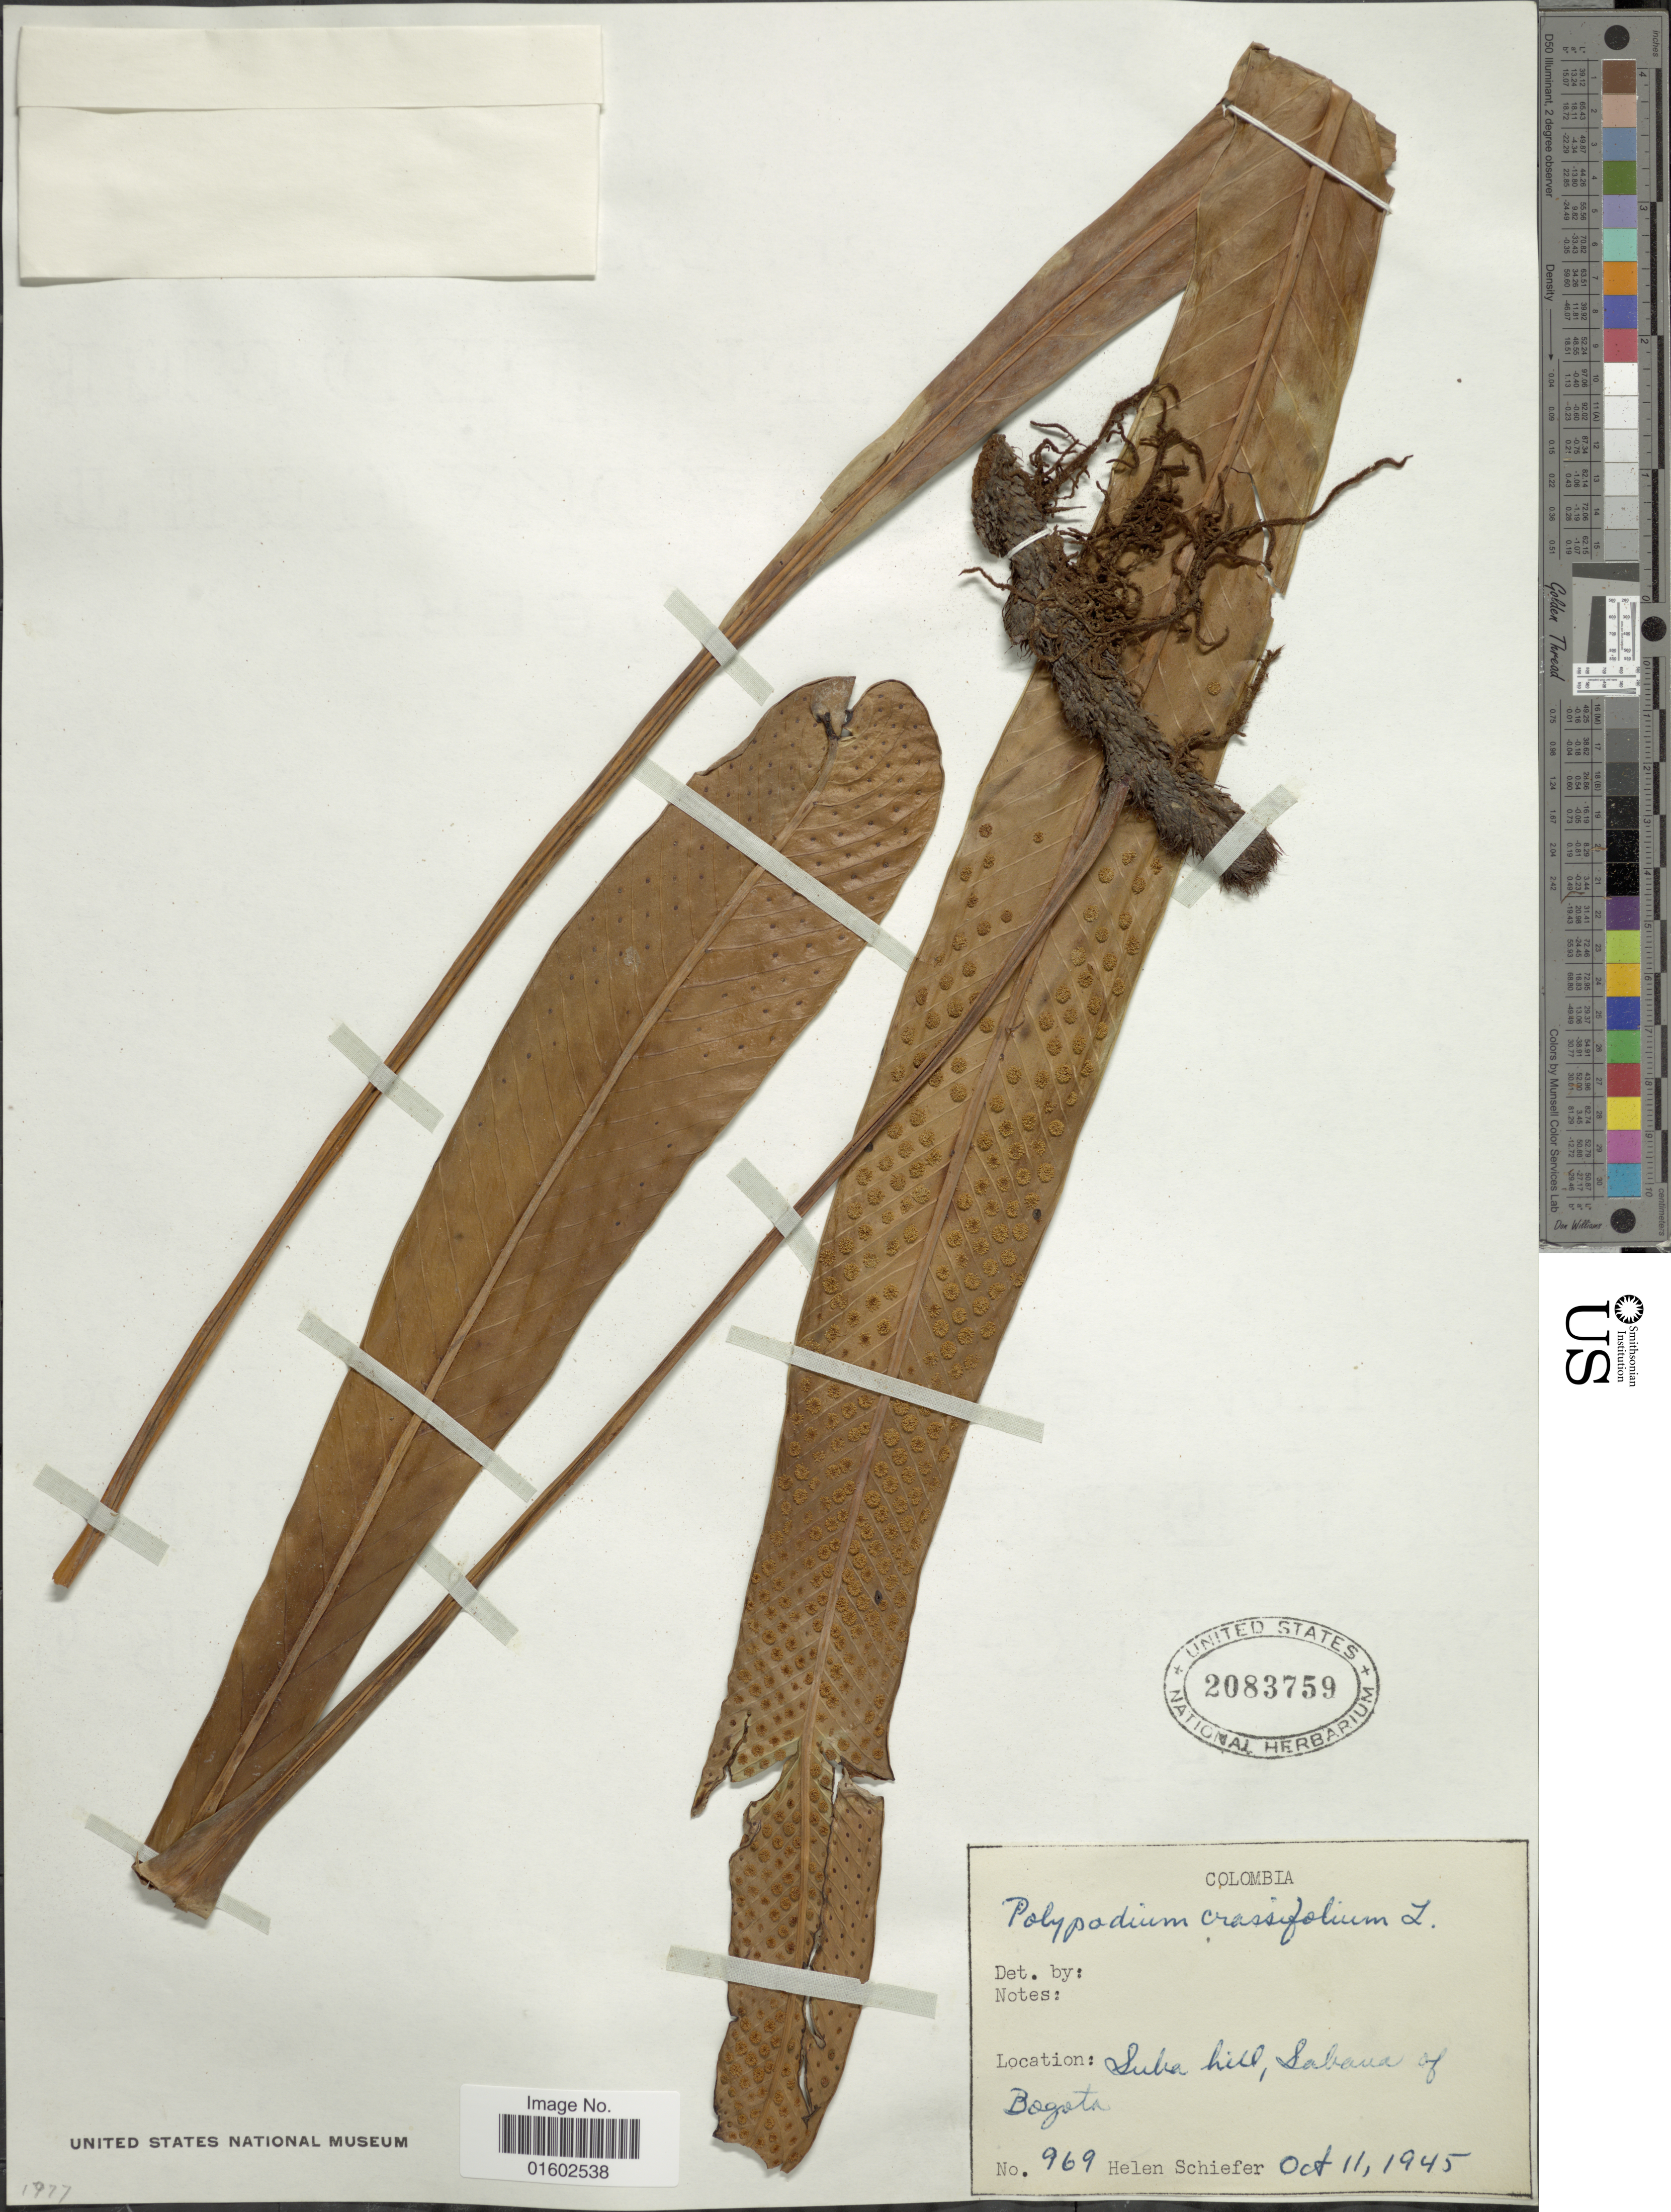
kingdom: Plantae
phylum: Tracheophyta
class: Polypodiopsida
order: Polypodiales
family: Polypodiaceae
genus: Niphidium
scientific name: Niphidium mortonianum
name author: Lellinger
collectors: H. Schiefer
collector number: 969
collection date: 1945-10-11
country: Colombia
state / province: Bogota D.C.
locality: Suba hill, Sabana of Bogota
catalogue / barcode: US 2083759